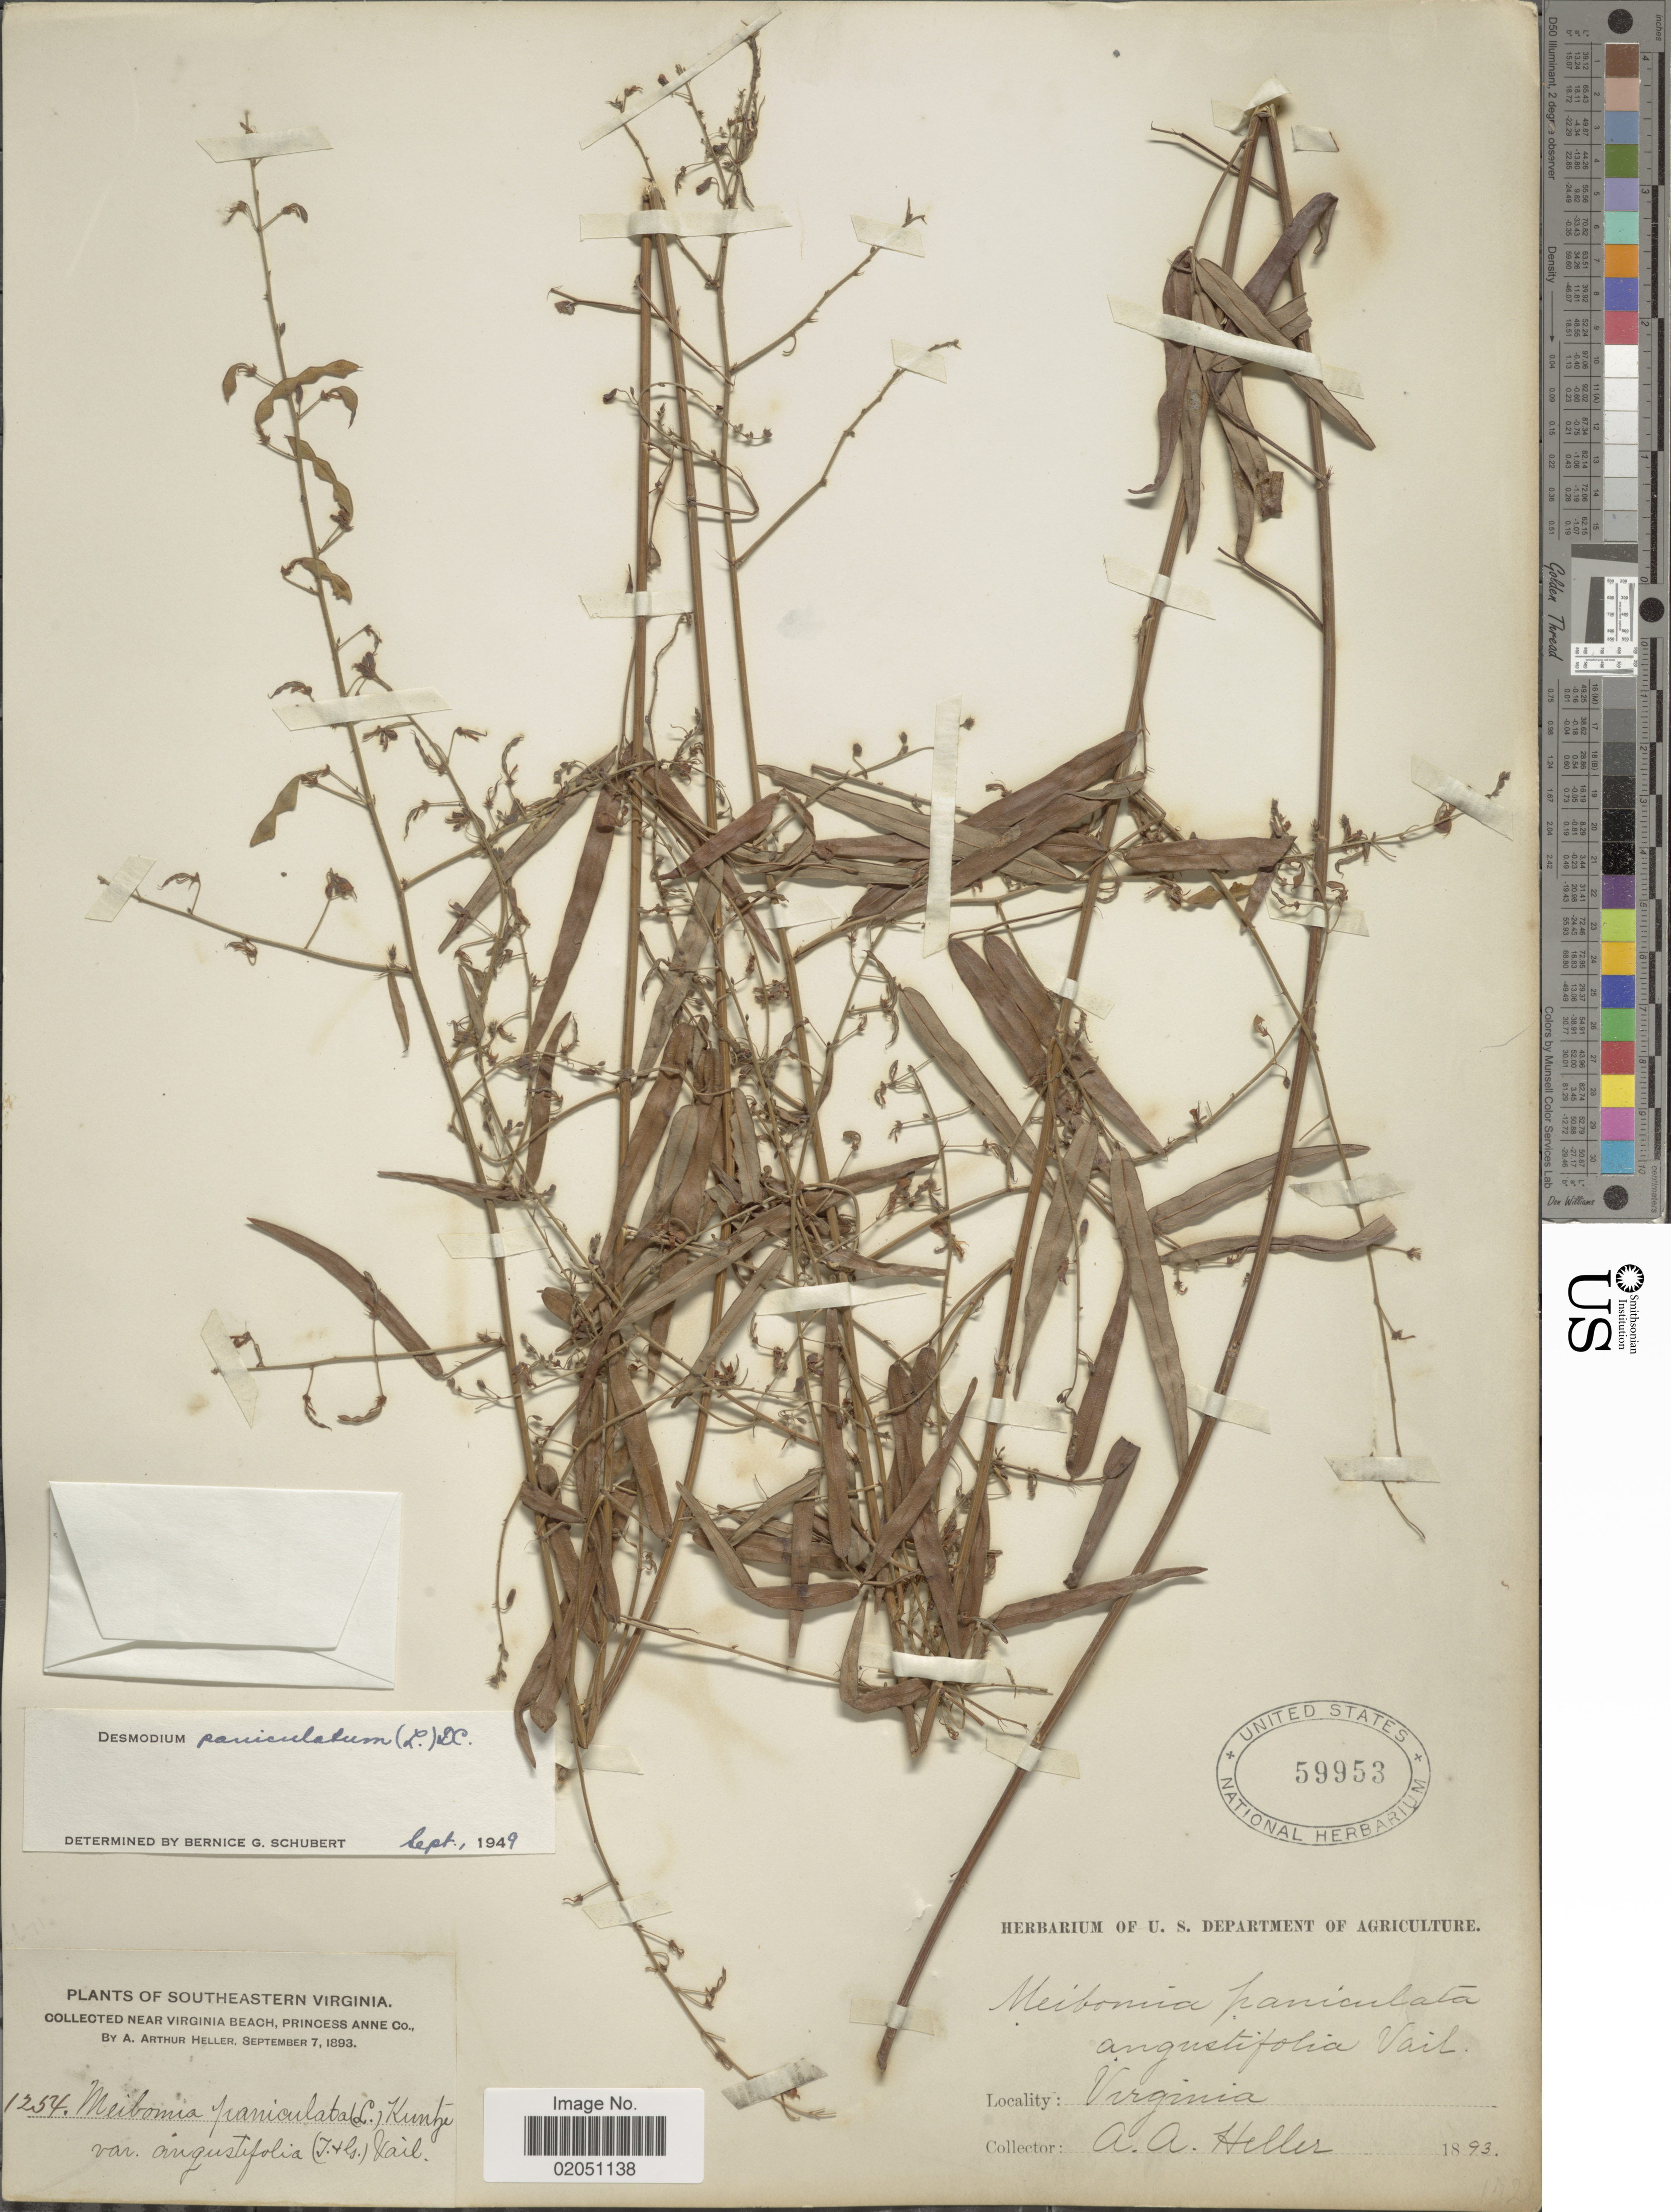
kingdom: Plantae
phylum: Tracheophyta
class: Magnoliopsida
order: Fabales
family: Fabaceae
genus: Desmodium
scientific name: Desmodium paniculatum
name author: (L.) DC.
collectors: A. A. Heller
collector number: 1254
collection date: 1893-09-07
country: United States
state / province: Virginia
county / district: City of Virginia Beach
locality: Southeastern Virginia, near Virginia Beach, Princess Anne (=historic county name) County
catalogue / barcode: US 59953